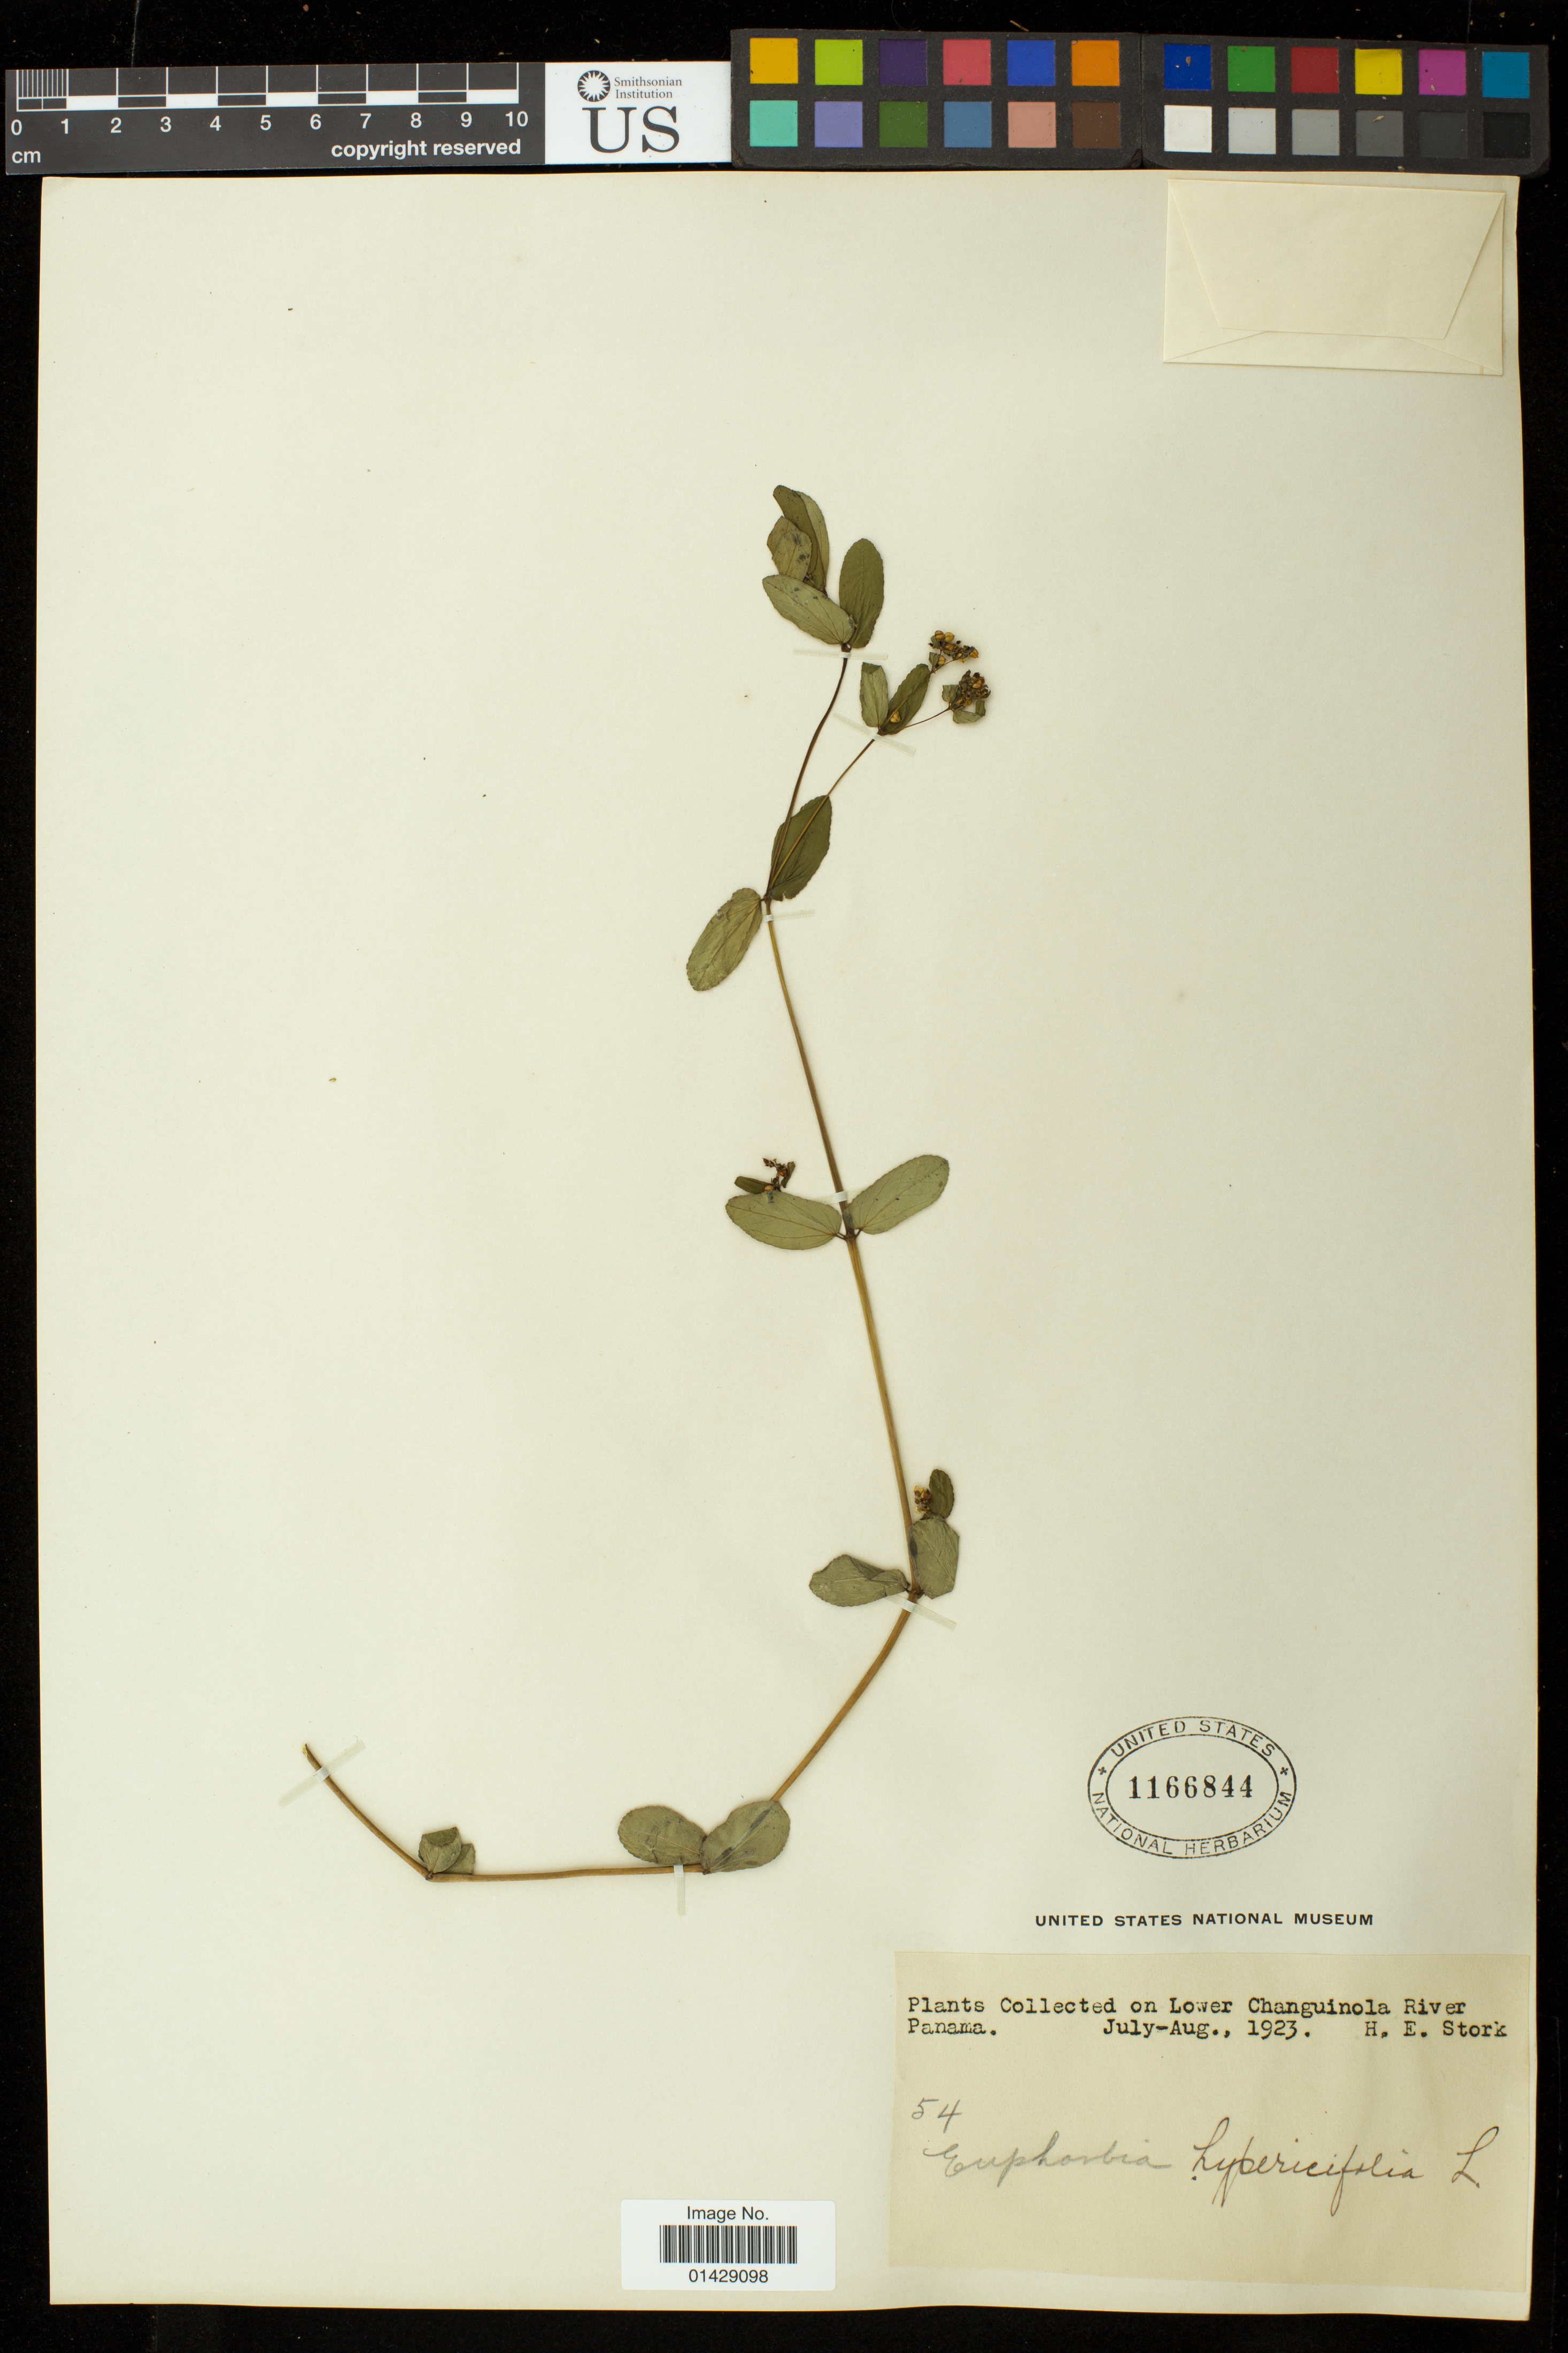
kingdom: Plantae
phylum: Tracheophyta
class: Magnoliopsida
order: Malpighiales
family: Euphorbiaceae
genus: Euphorbia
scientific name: Euphorbia hyssopifolia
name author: L.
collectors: H. E. Stork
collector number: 54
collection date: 1923-07/1923-08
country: Panama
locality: Lower Changuinola River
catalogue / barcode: US 1166844